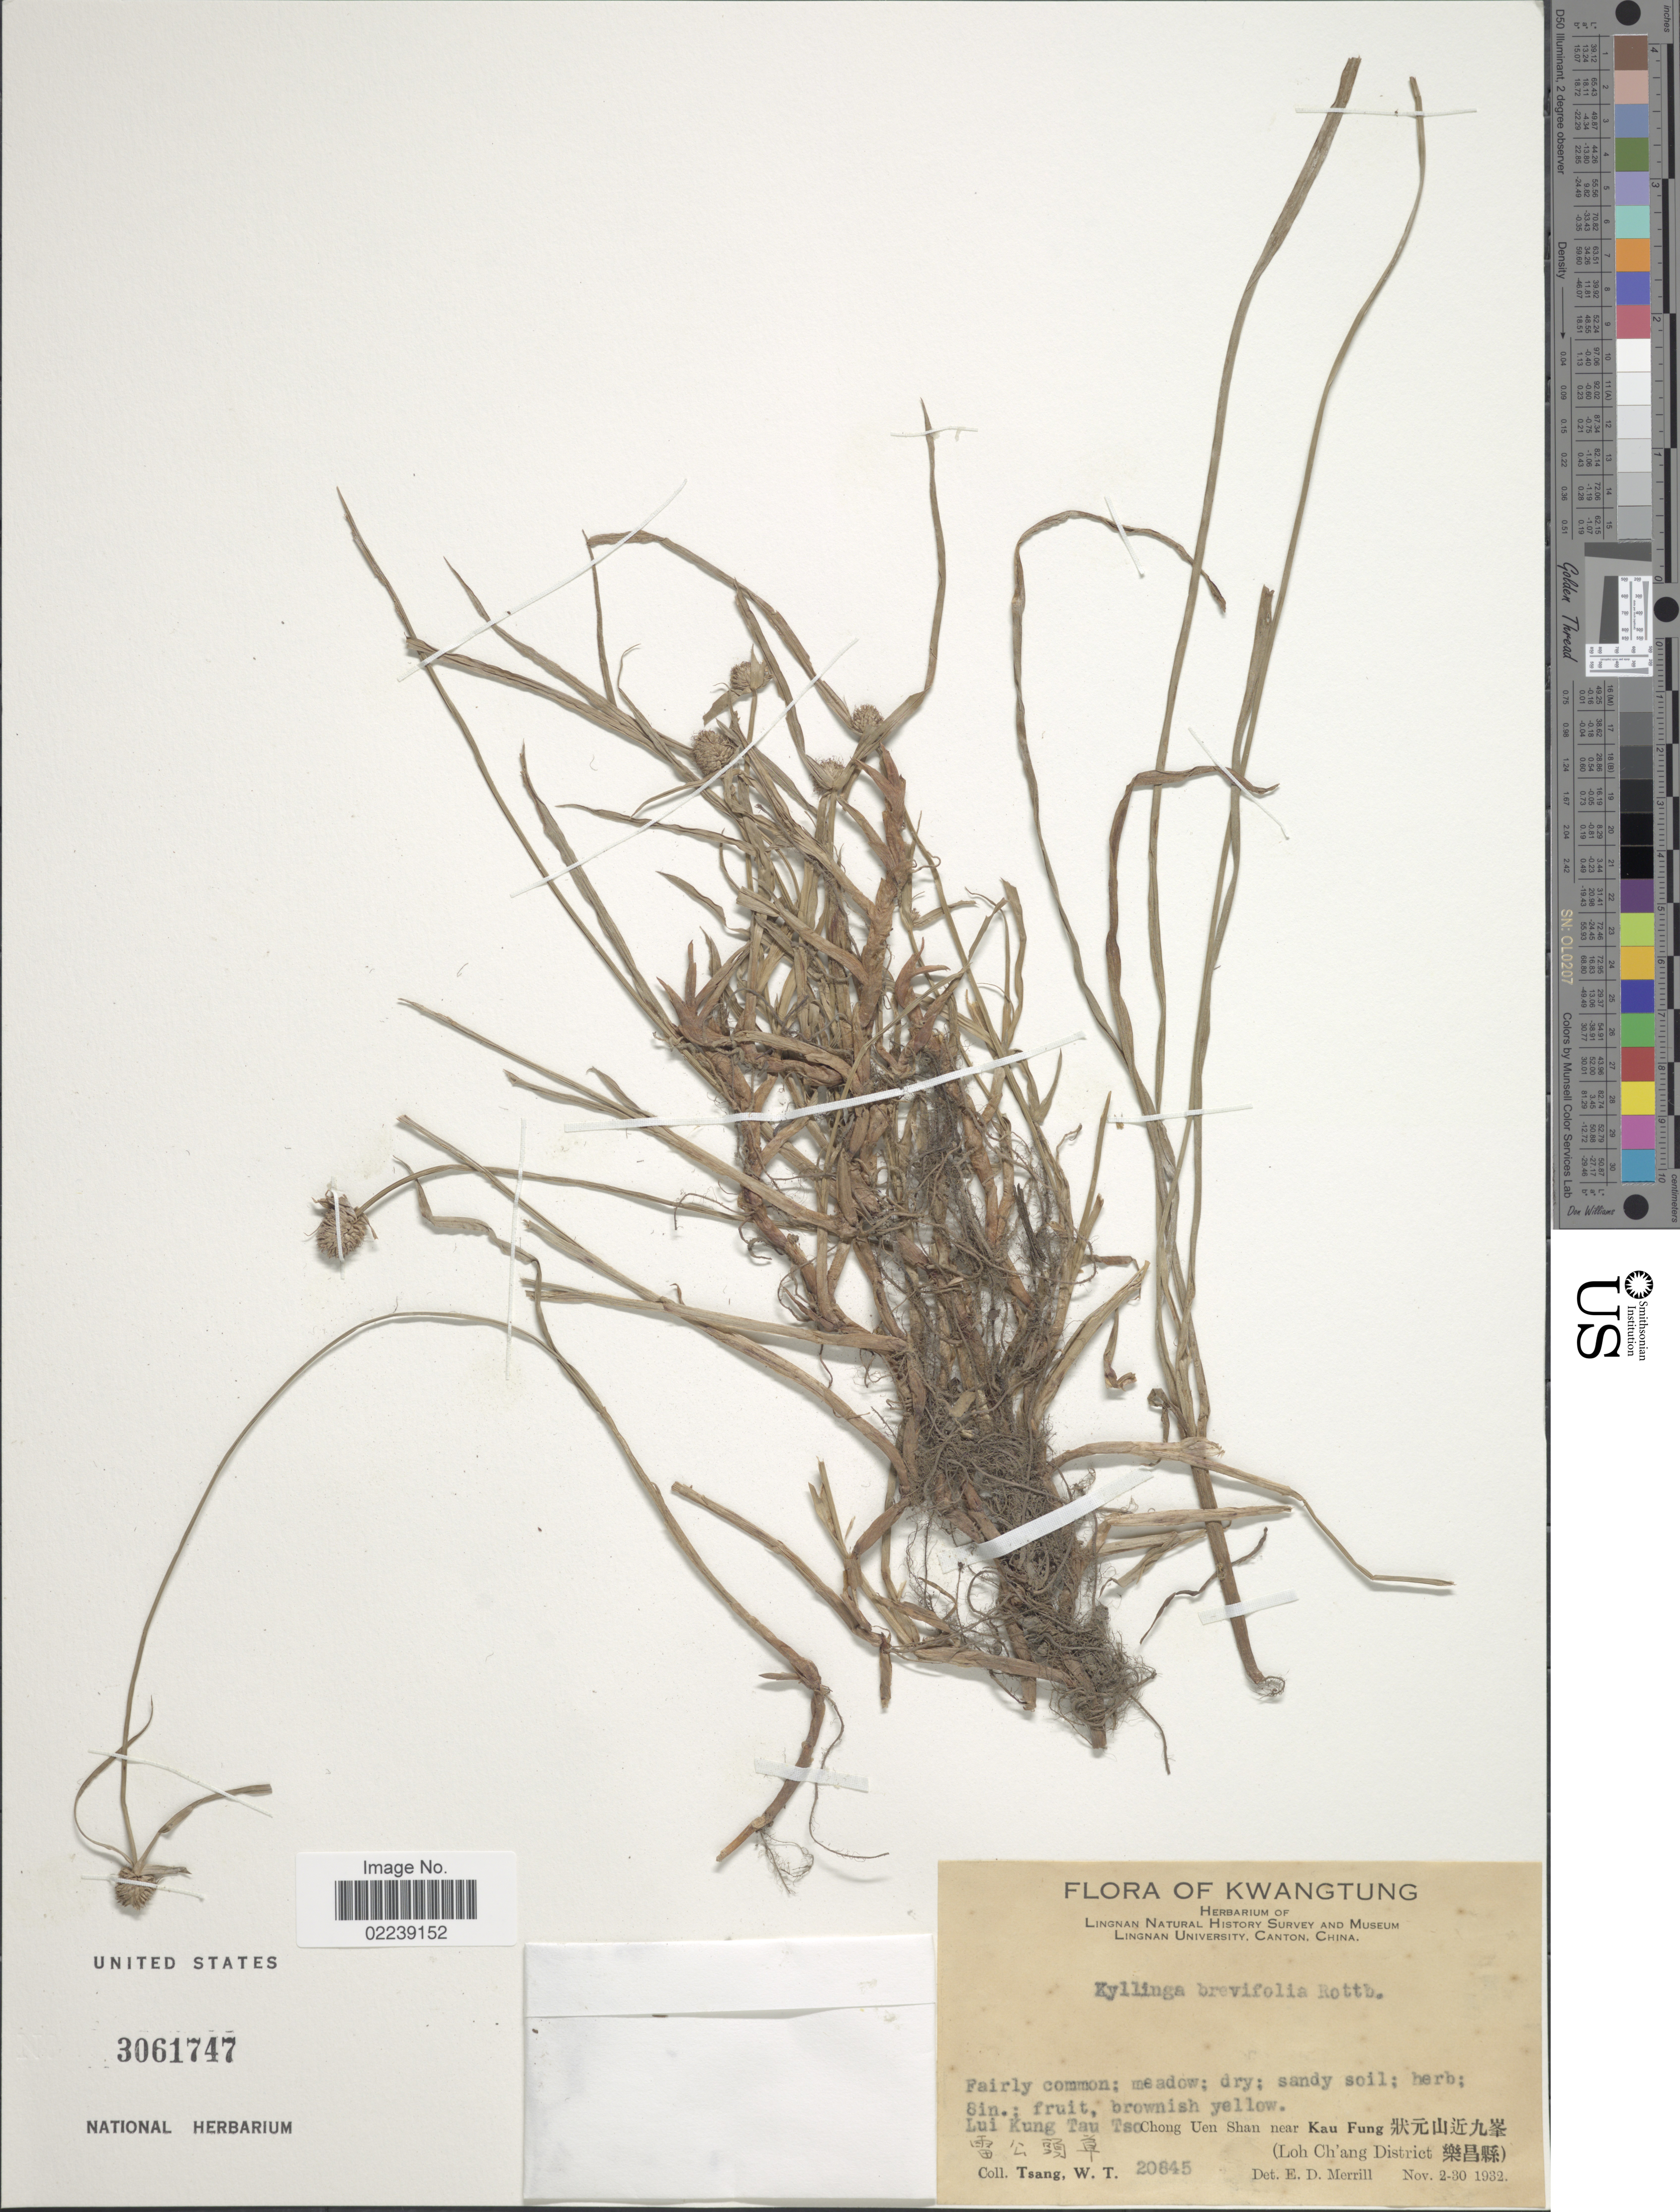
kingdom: Plantae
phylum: Tracheophyta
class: Liliopsida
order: Poales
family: Cyperaceae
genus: Cyperus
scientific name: Cyperus brevifolius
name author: (Rottb.) Hassk.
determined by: Strong, M. T., (US), Smithsonian Institution - National Museum of Natural History (UNITED STATES)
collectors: W. T. Tsang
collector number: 20845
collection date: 1932-11-02/1932-11-30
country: China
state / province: Guangdong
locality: Kwangtung. Lui Kung Tso. Chong Uen Shan near Kau Fung (Loh Ch'ang District)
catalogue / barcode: US 3061747